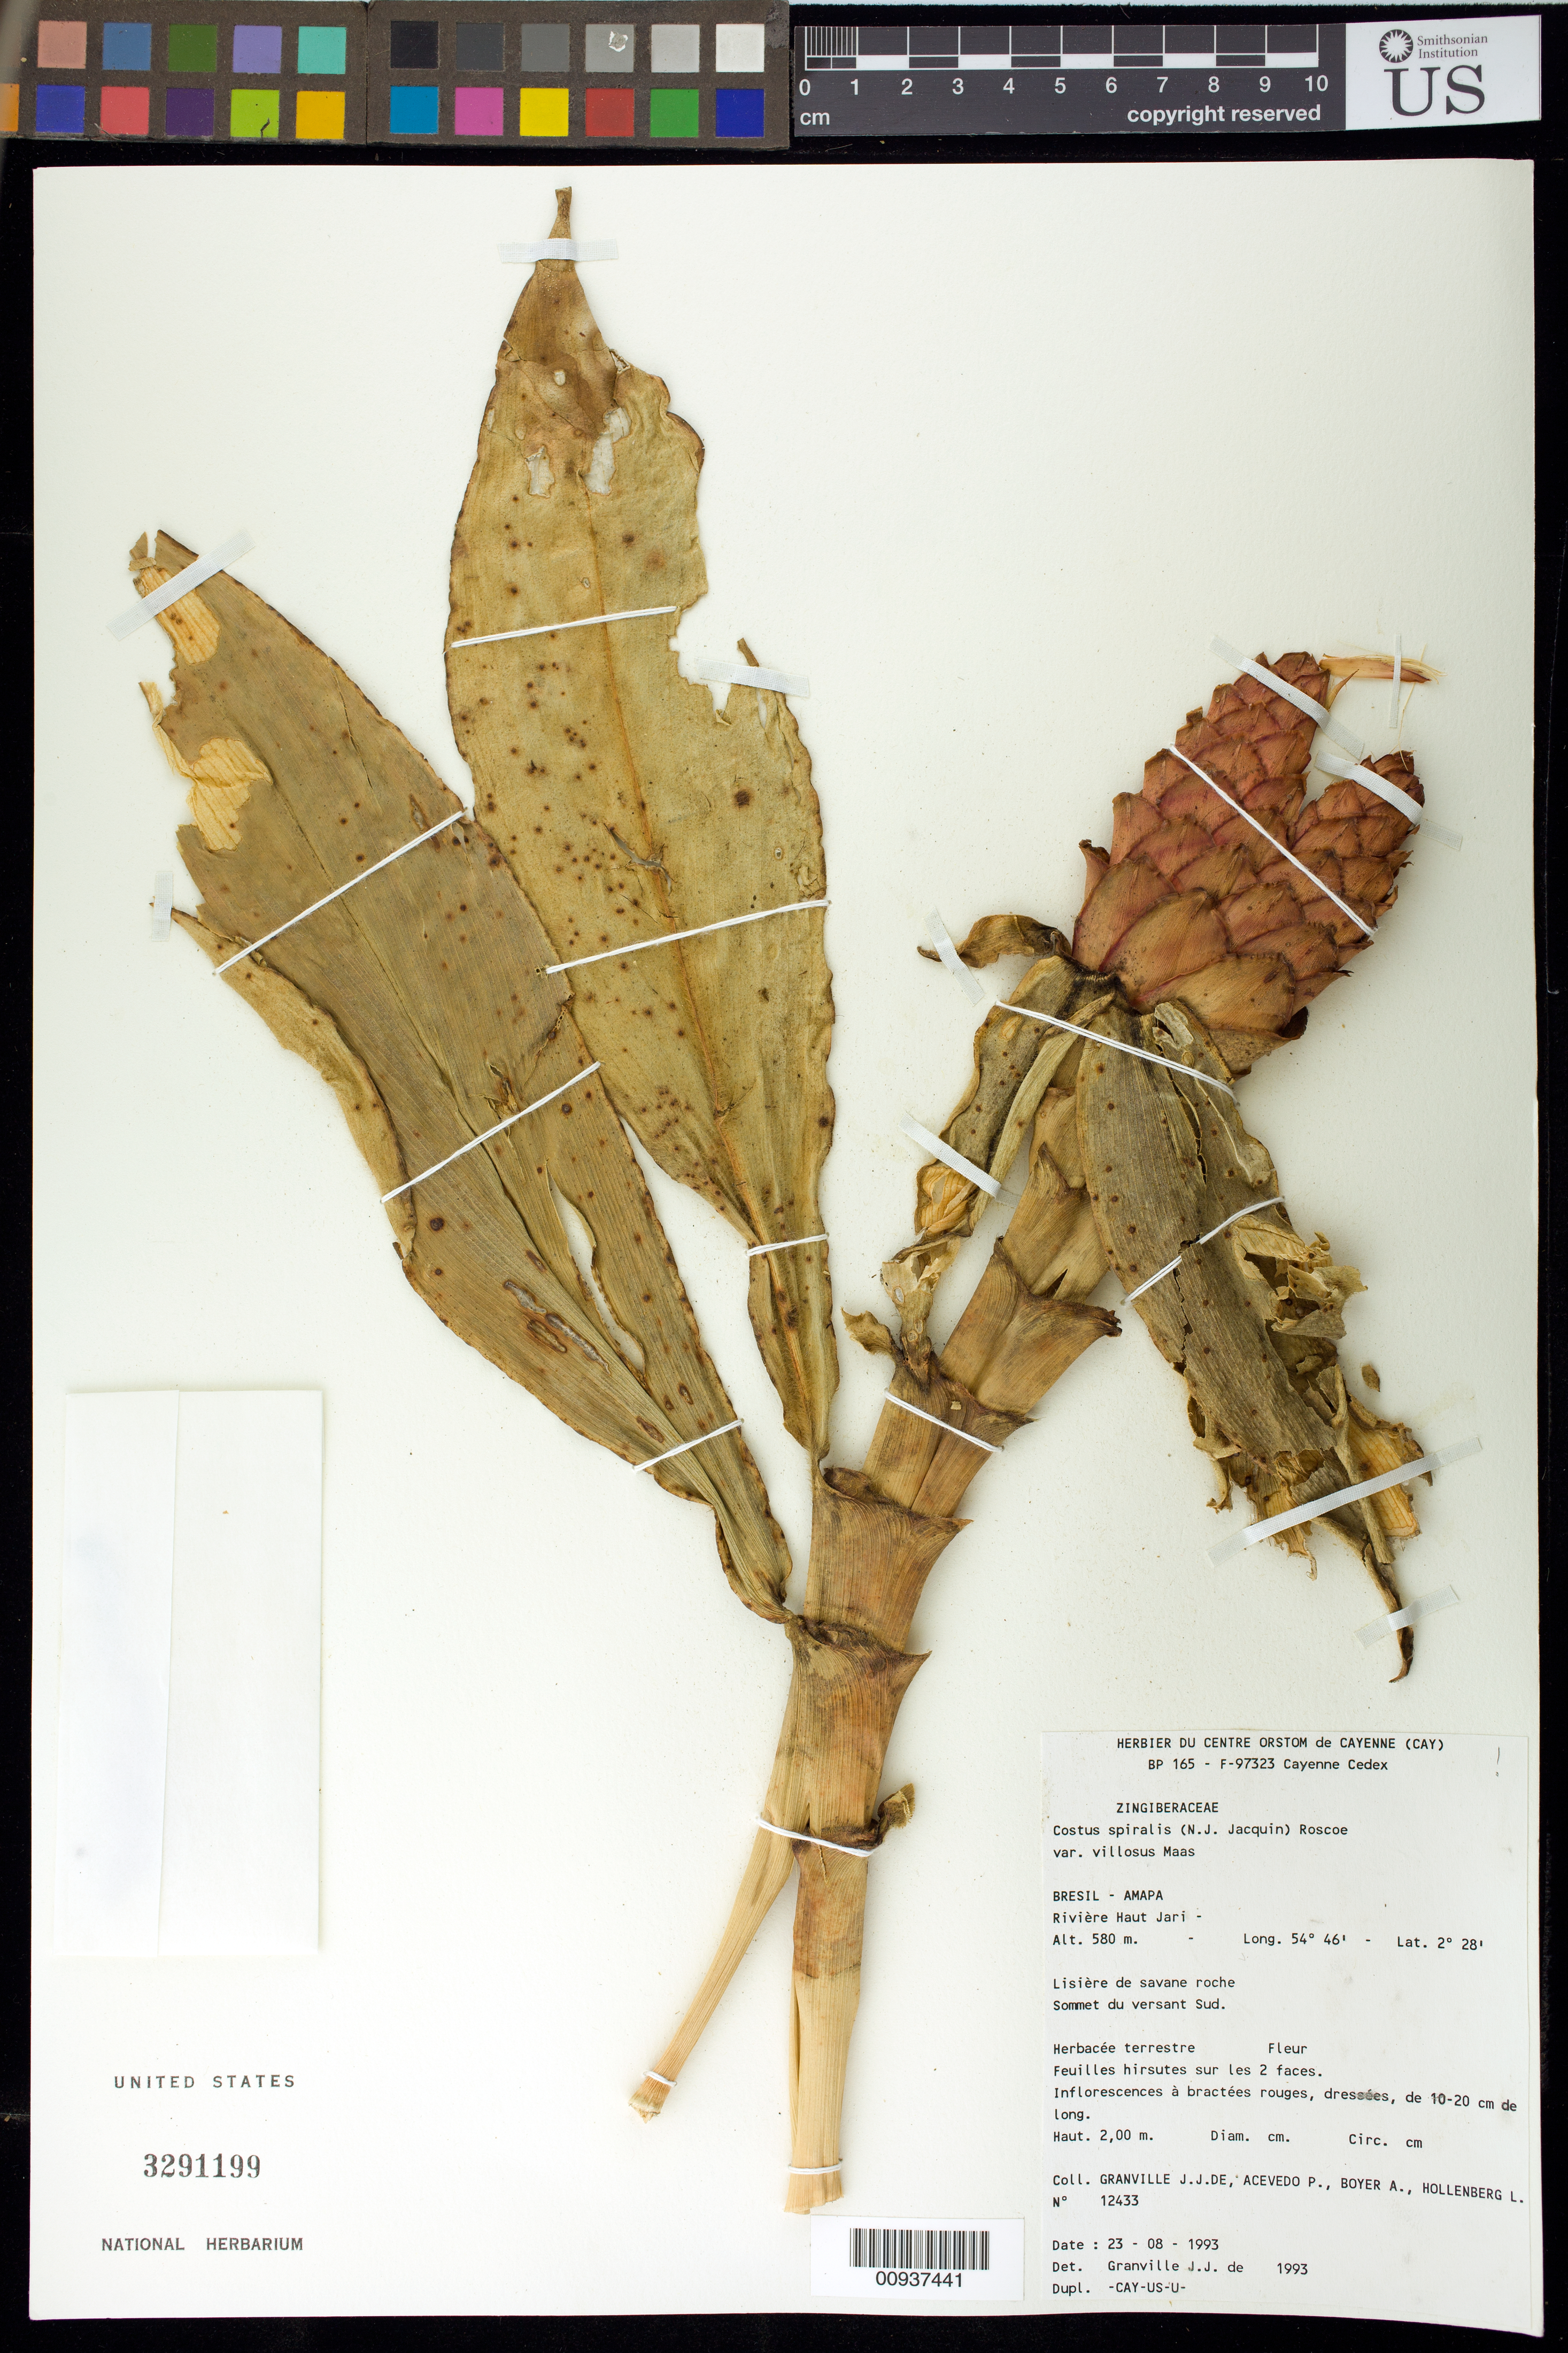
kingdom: Plantae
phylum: Tracheophyta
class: Liliopsida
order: Zingiberales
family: Costaceae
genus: Costus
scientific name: Costus spiralis var. villosus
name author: Maas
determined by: Granville, J. J. de, (CAY), Institut de Recherche pour le Developpement (IRD) (FRENCH GUIANA)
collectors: J.-J. de Granville, P. Acevedo-Rodr., A. Boyer & L. Hollenberg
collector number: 12433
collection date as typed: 23-Aug-93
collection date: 1993-08-23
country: Brazil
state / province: Amapá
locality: Rivière Haut Jari, sommet du versant Sud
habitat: Lisiere de savane roche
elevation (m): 580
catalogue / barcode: US 3291199